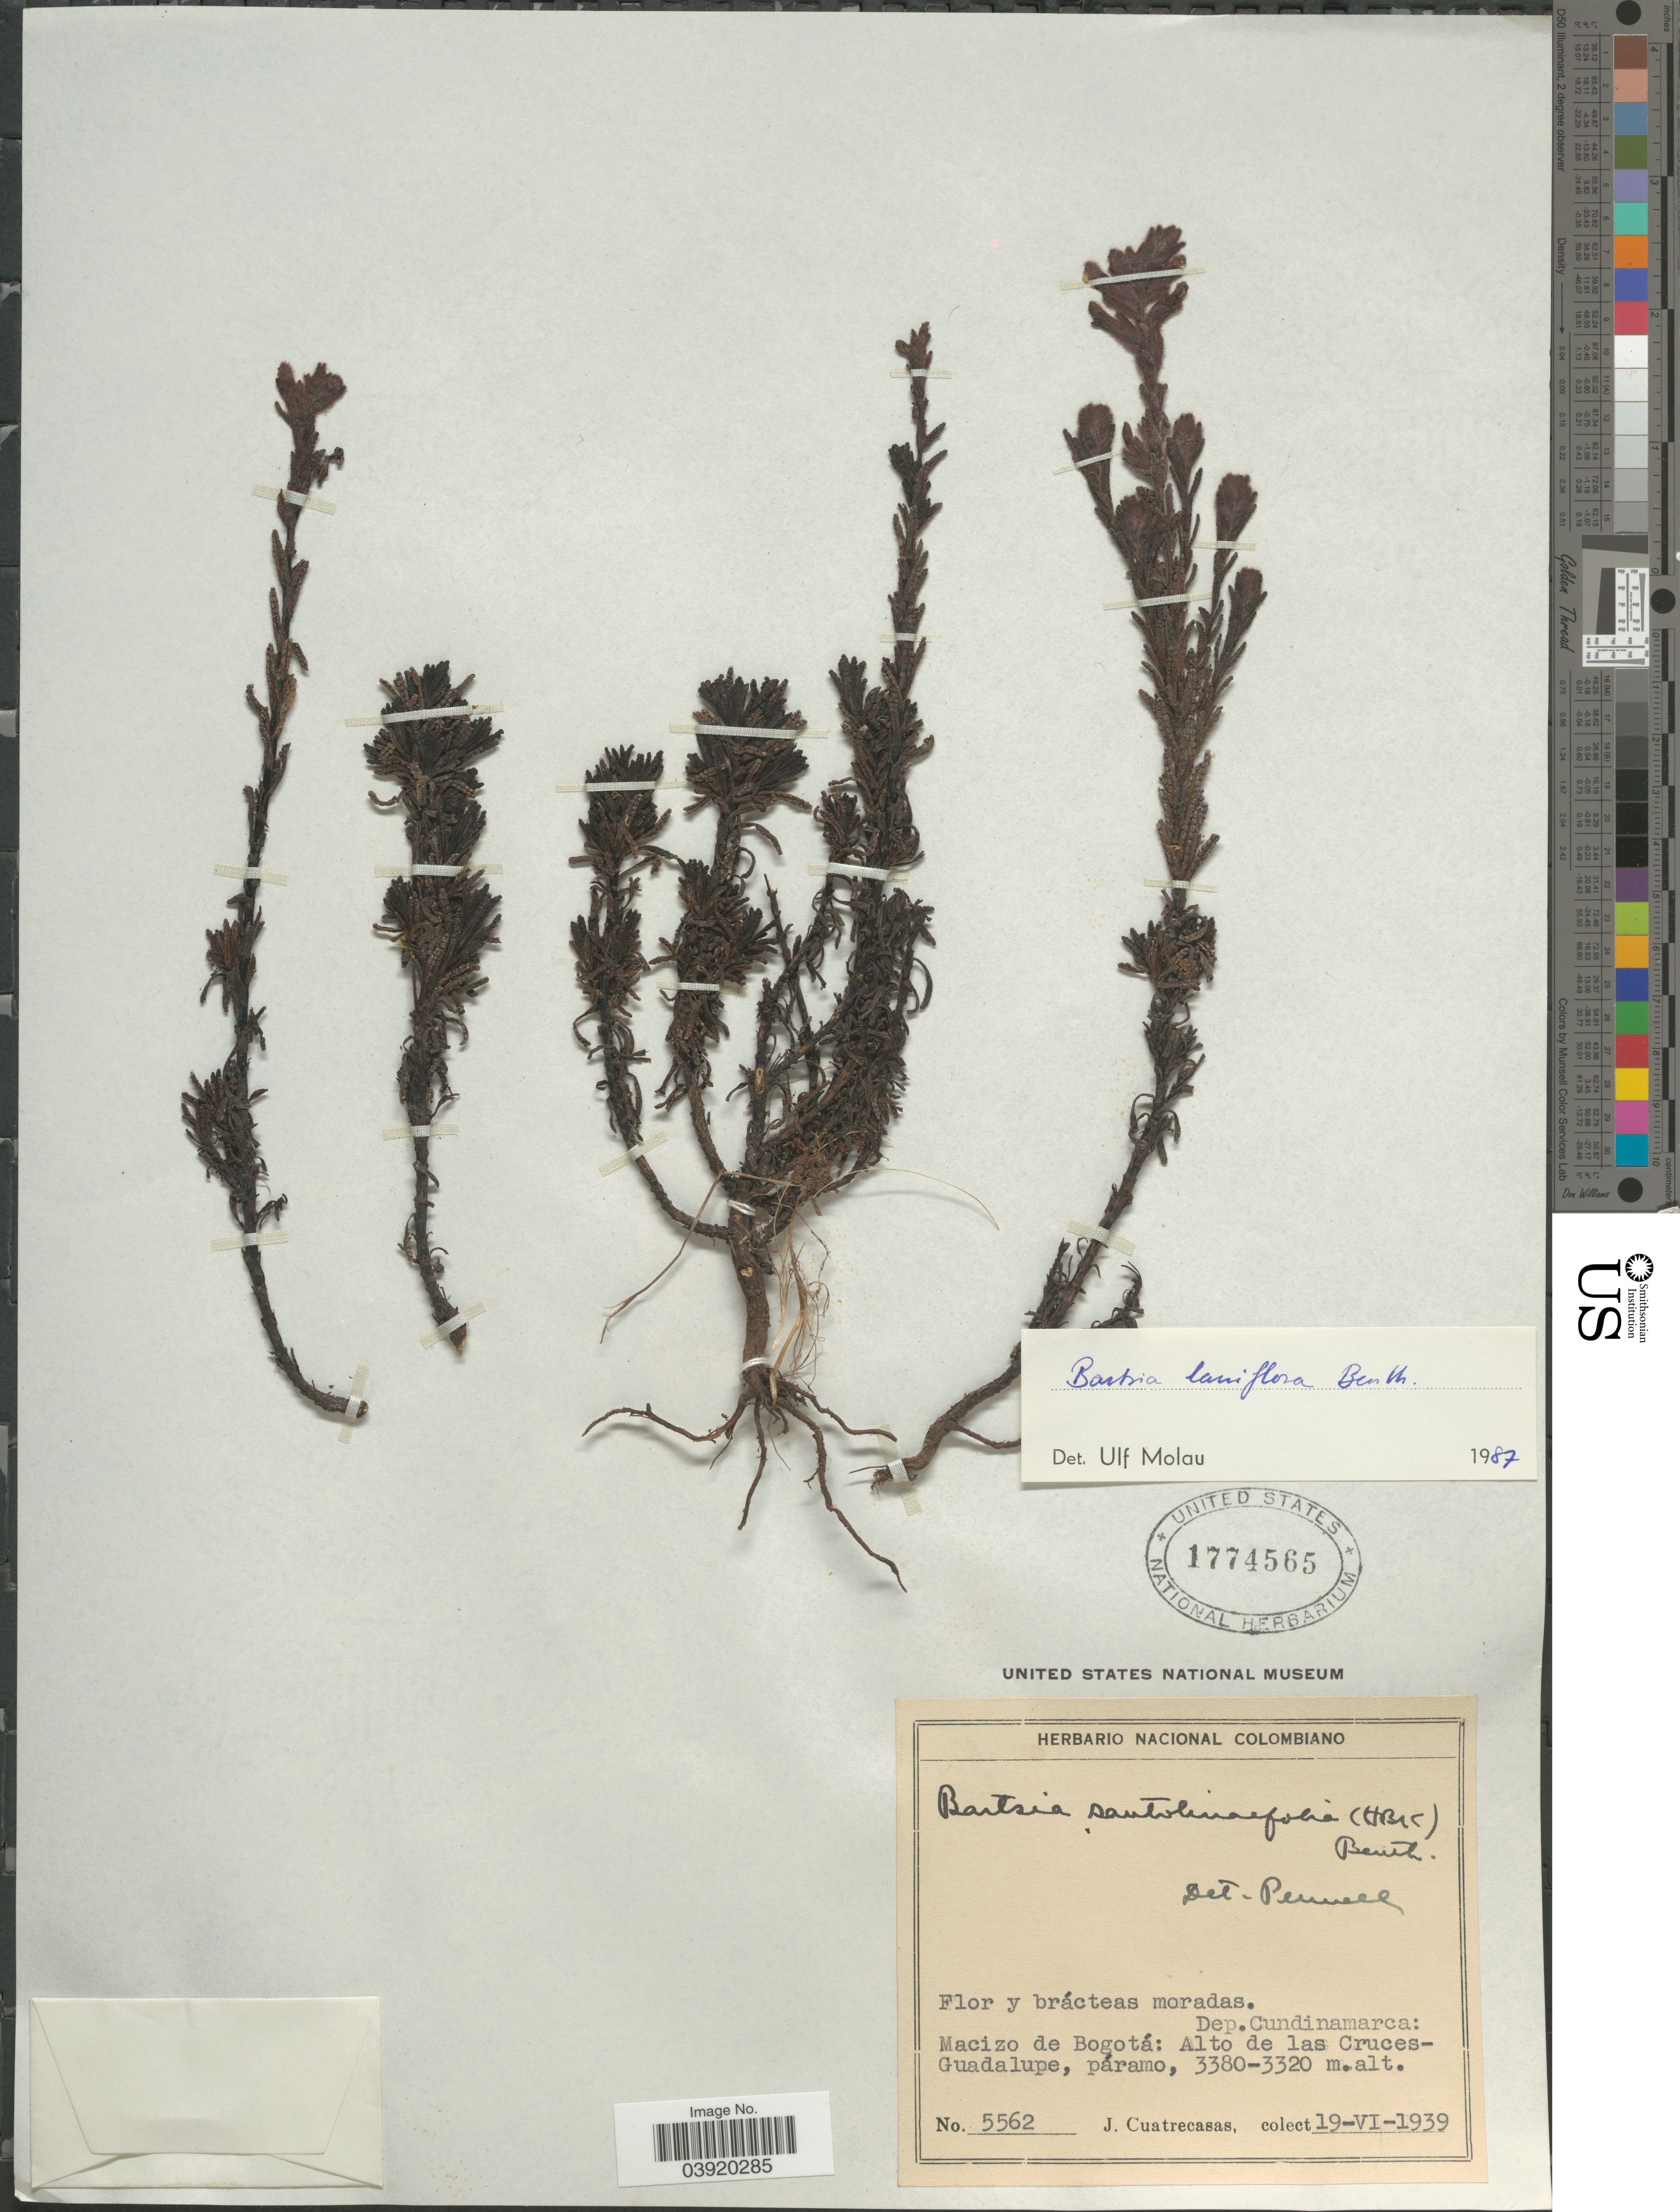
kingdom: Plantae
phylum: Tracheophyta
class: Magnoliopsida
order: Lamiales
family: Orobanchaceae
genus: Bartsia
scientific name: Bartsia laniflora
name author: Benth.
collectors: J. Cuatrecasas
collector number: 5562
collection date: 1939-06-19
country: Colombia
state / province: Cundinamarca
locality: Dep. Cundinamarca: Macizo de Bogotá: Alto de las Cruces-Guadalupe, páramo.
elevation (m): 3320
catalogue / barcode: US 1774565